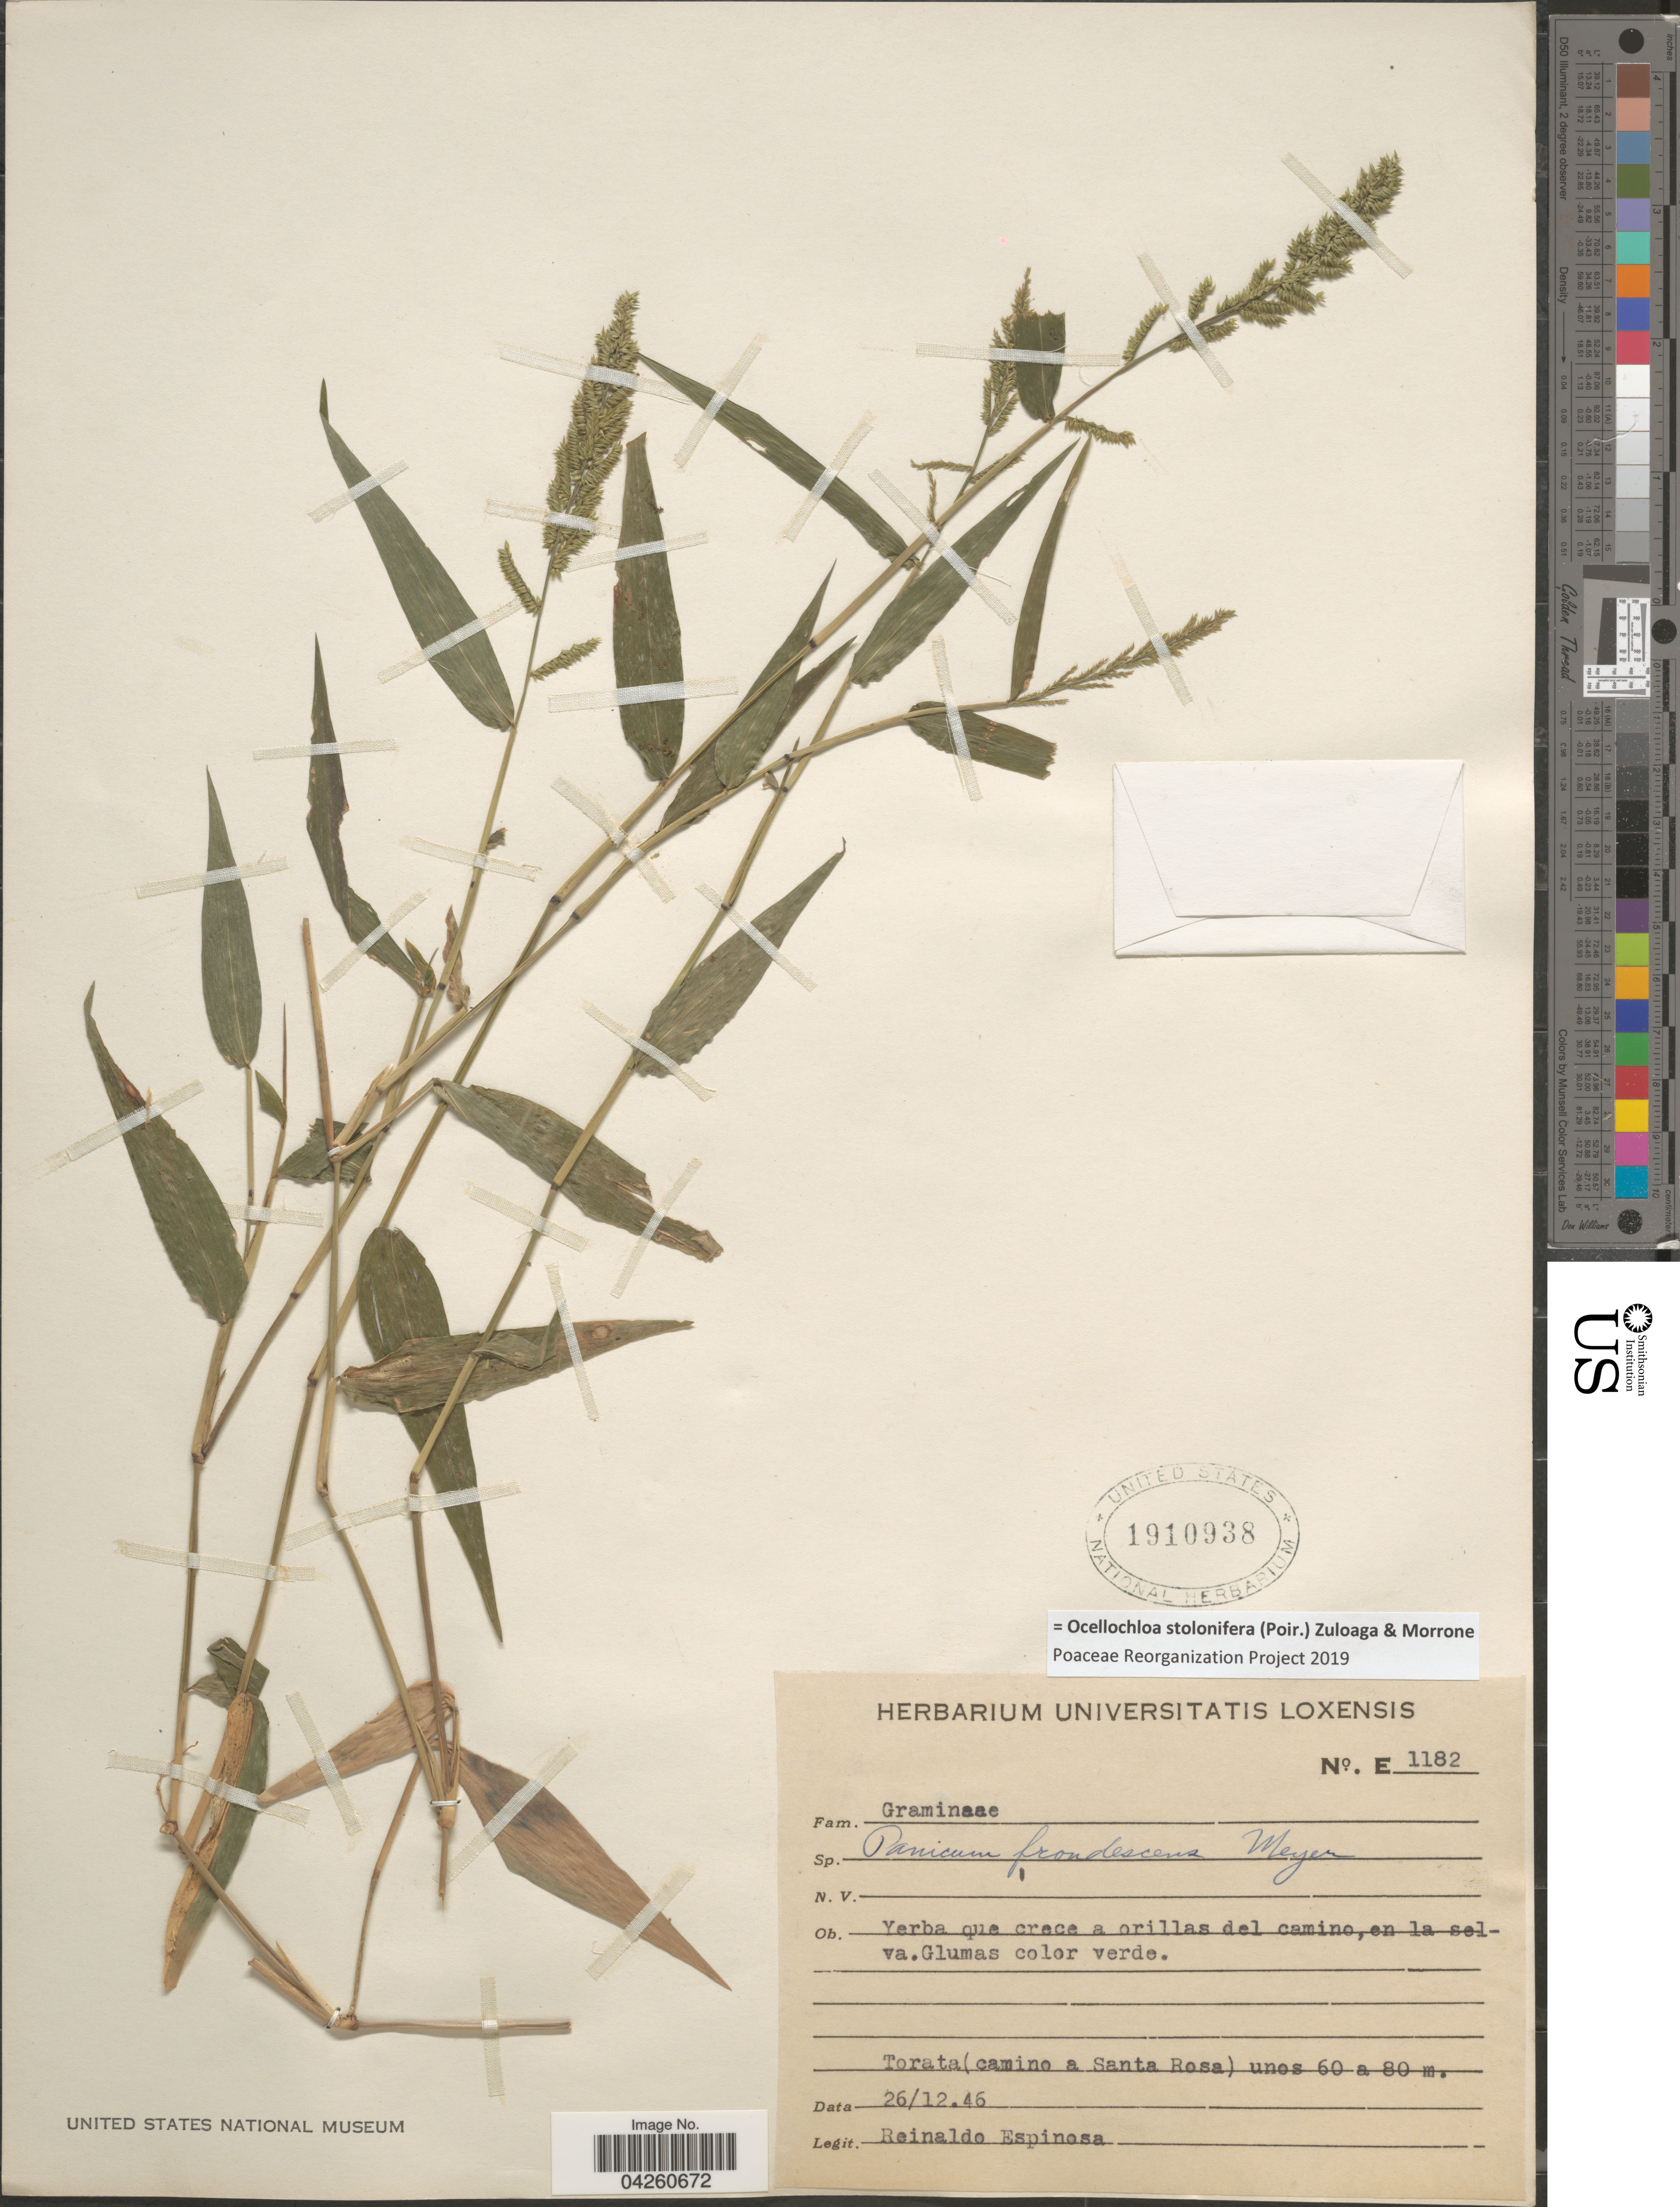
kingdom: Plantae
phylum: Tracheophyta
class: Liliopsida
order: Poales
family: Poaceae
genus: Ocellochloa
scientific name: Ocellochloa stolonifera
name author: (Poir.) Zuloaga & Morrone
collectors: R. Espinosa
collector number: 1182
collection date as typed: Transcribed d/m/y: 26/12/46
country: Guatemala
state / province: Santa Rosa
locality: Torata (camino a Santa Rosa).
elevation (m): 60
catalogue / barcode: US 1910938